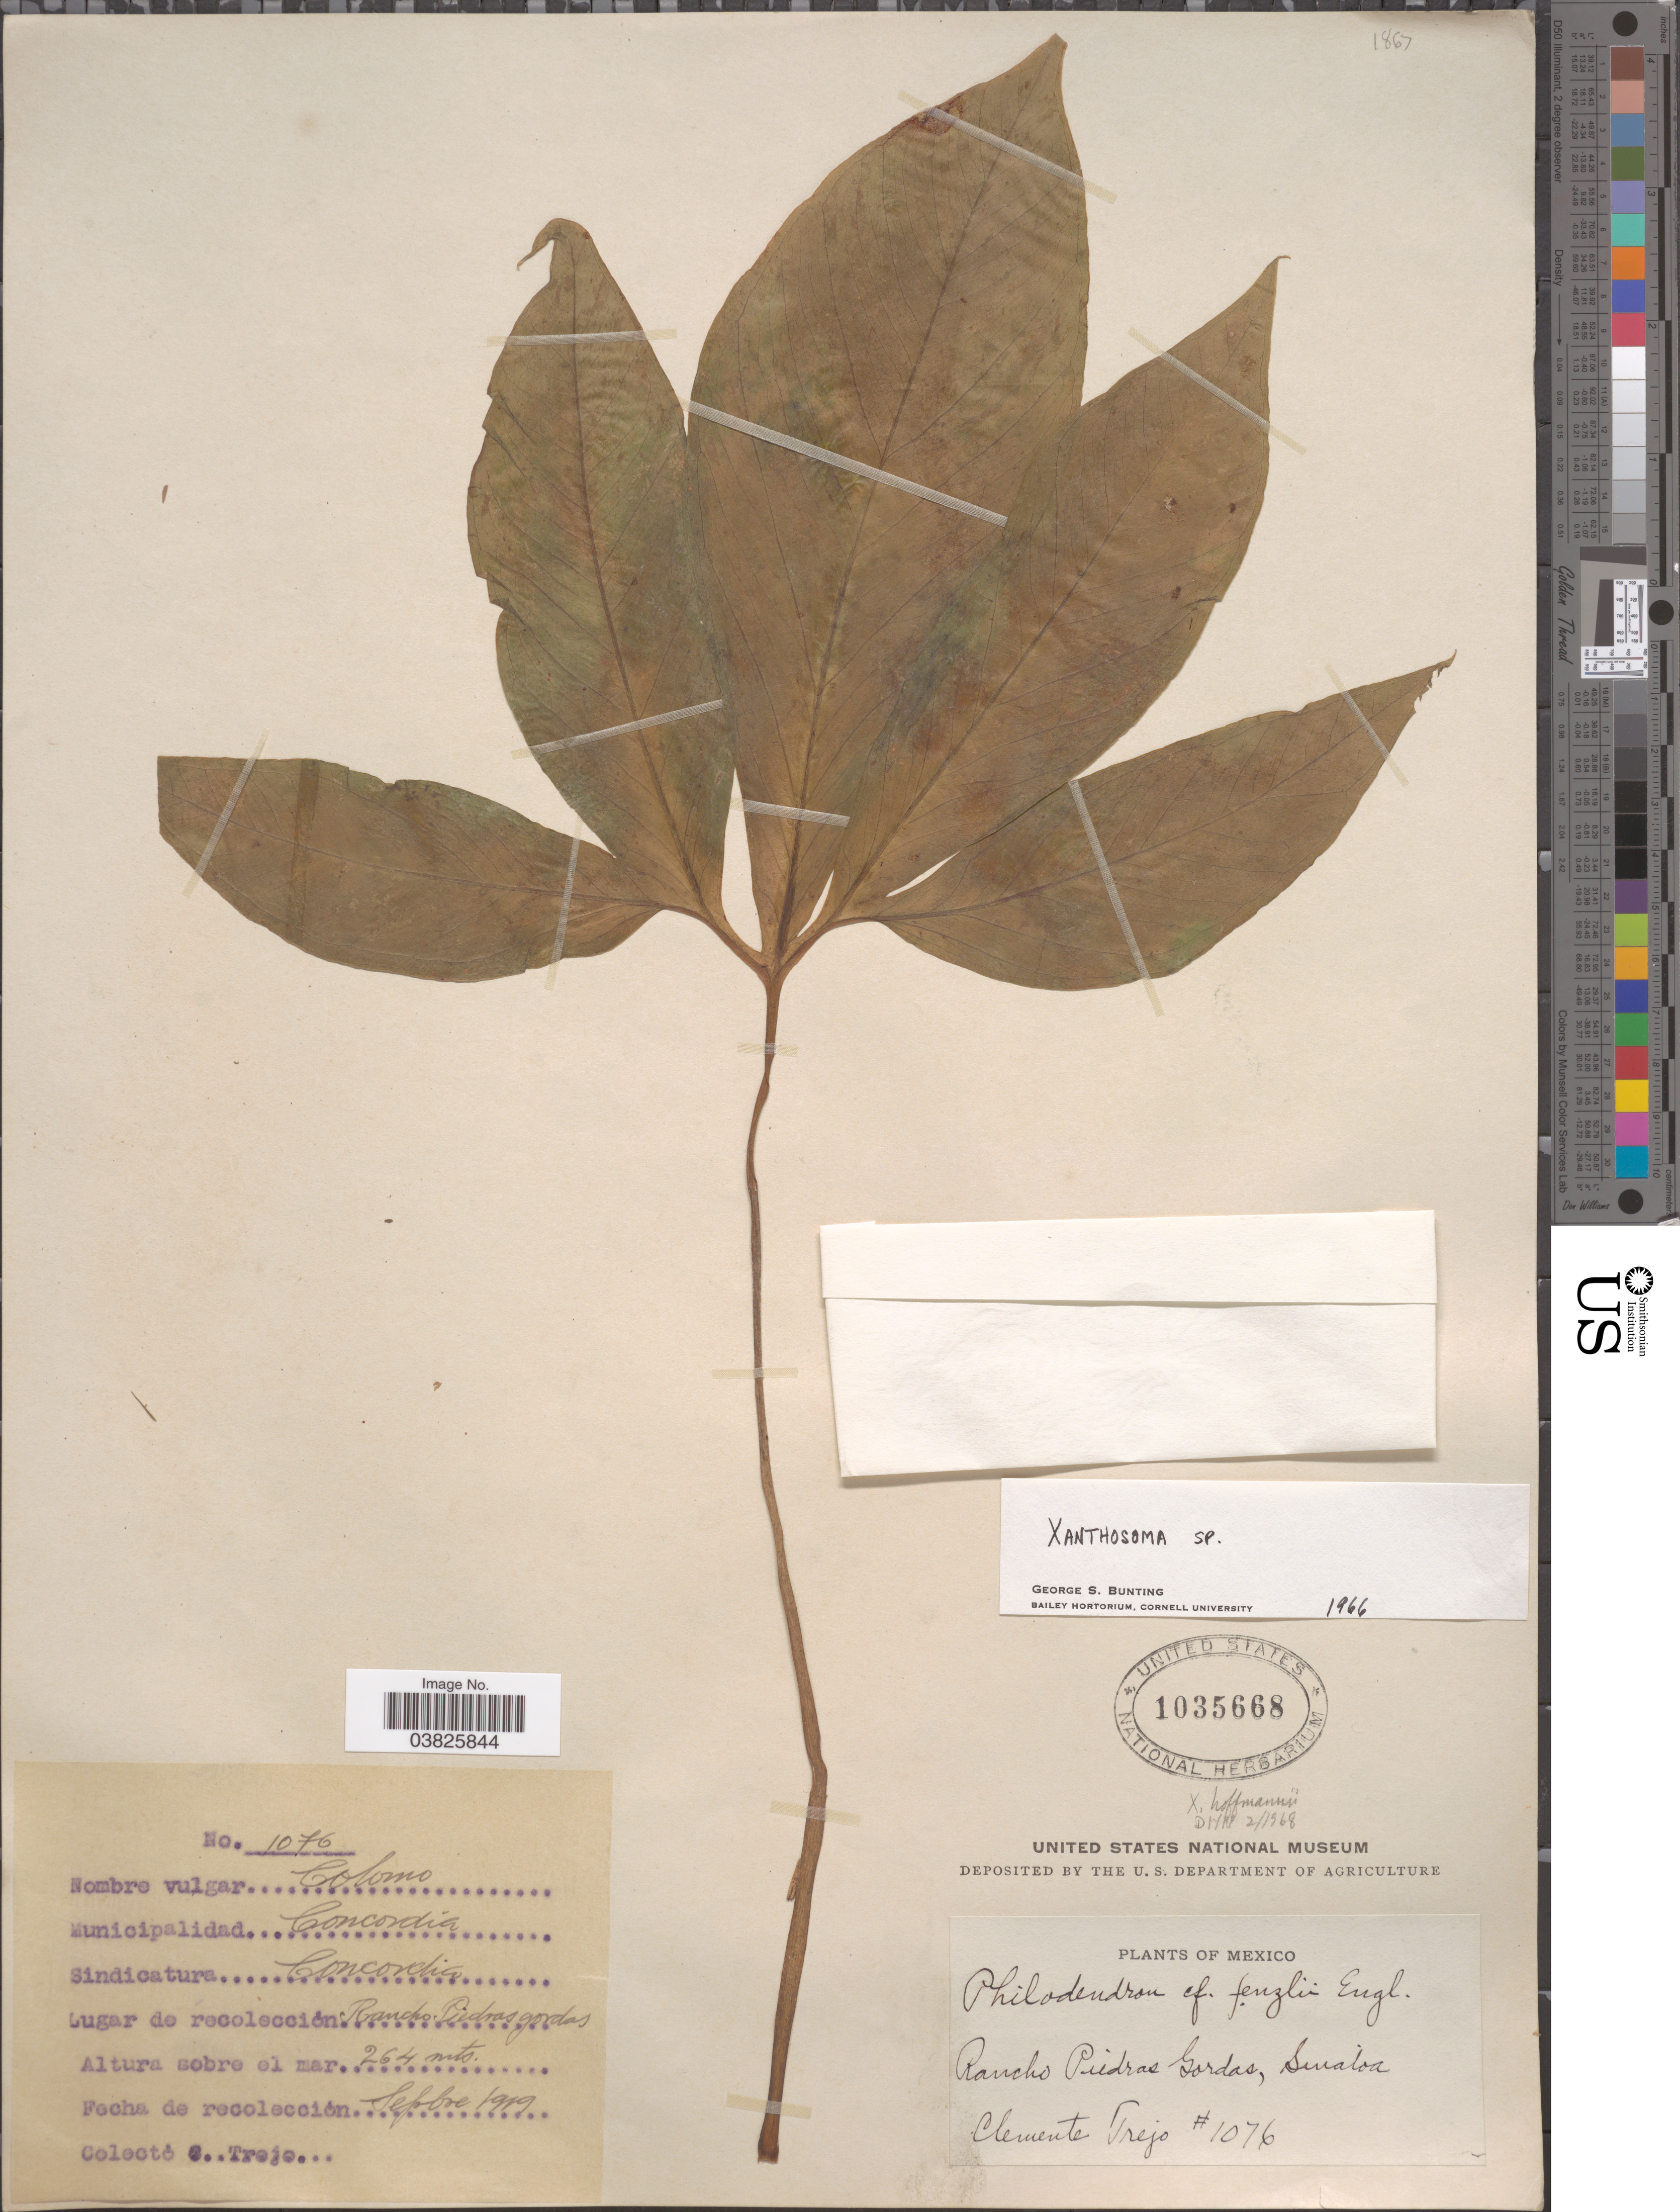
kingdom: Plantae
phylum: Tracheophyta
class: Liliopsida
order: Alismatales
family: Araceae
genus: Xanthosoma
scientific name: Xanthosoma hoffmannii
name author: (Schott) Schott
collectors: C. Trejo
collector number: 1076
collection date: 1919-09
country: Mexico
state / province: Sinaloa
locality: Municipalidad Concordia. Sindicatura Concordia. Rancho Piedras Gordas.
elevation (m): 264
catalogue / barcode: US 1035668